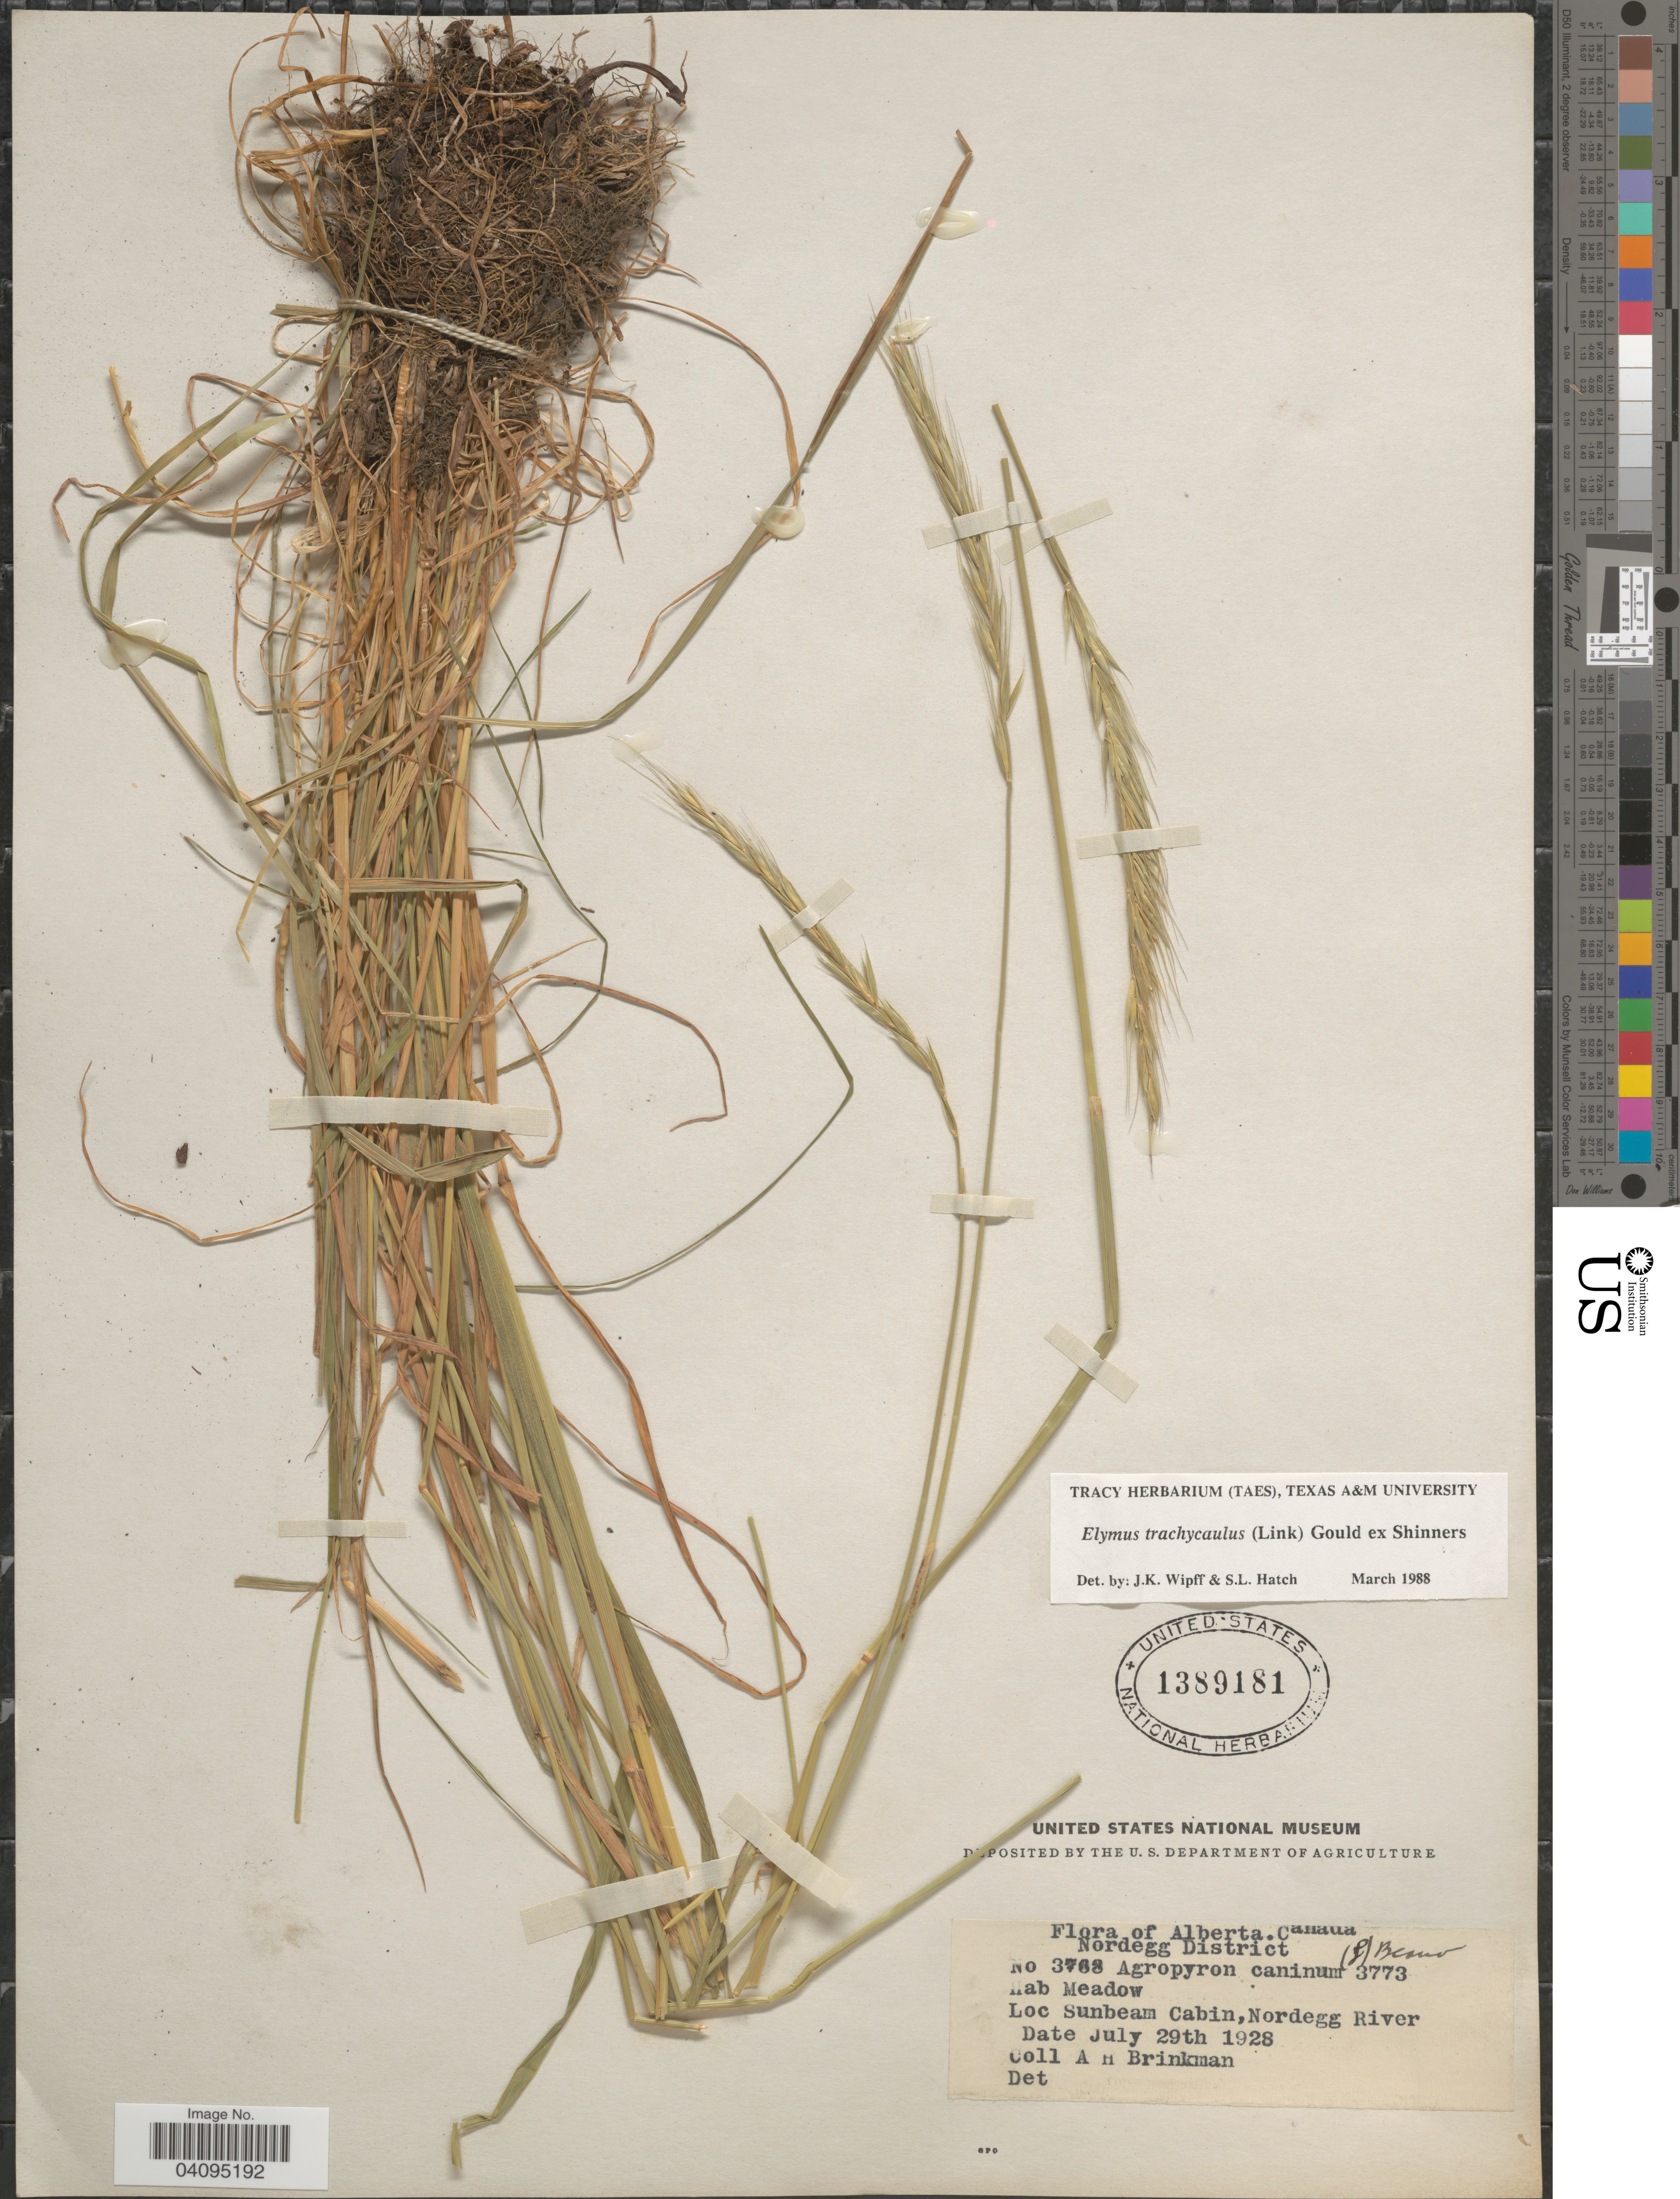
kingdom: Plantae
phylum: Tracheophyta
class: Liliopsida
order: Poales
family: Poaceae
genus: Elymus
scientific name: Elymus trachycaulus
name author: (Link) Gould ex Shinners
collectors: A. Brinkman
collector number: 3768*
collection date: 1928-07-29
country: Canada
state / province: Alberta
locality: Nordegg District. Sunbeam Cabin, Nordegg River.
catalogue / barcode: US 1389181